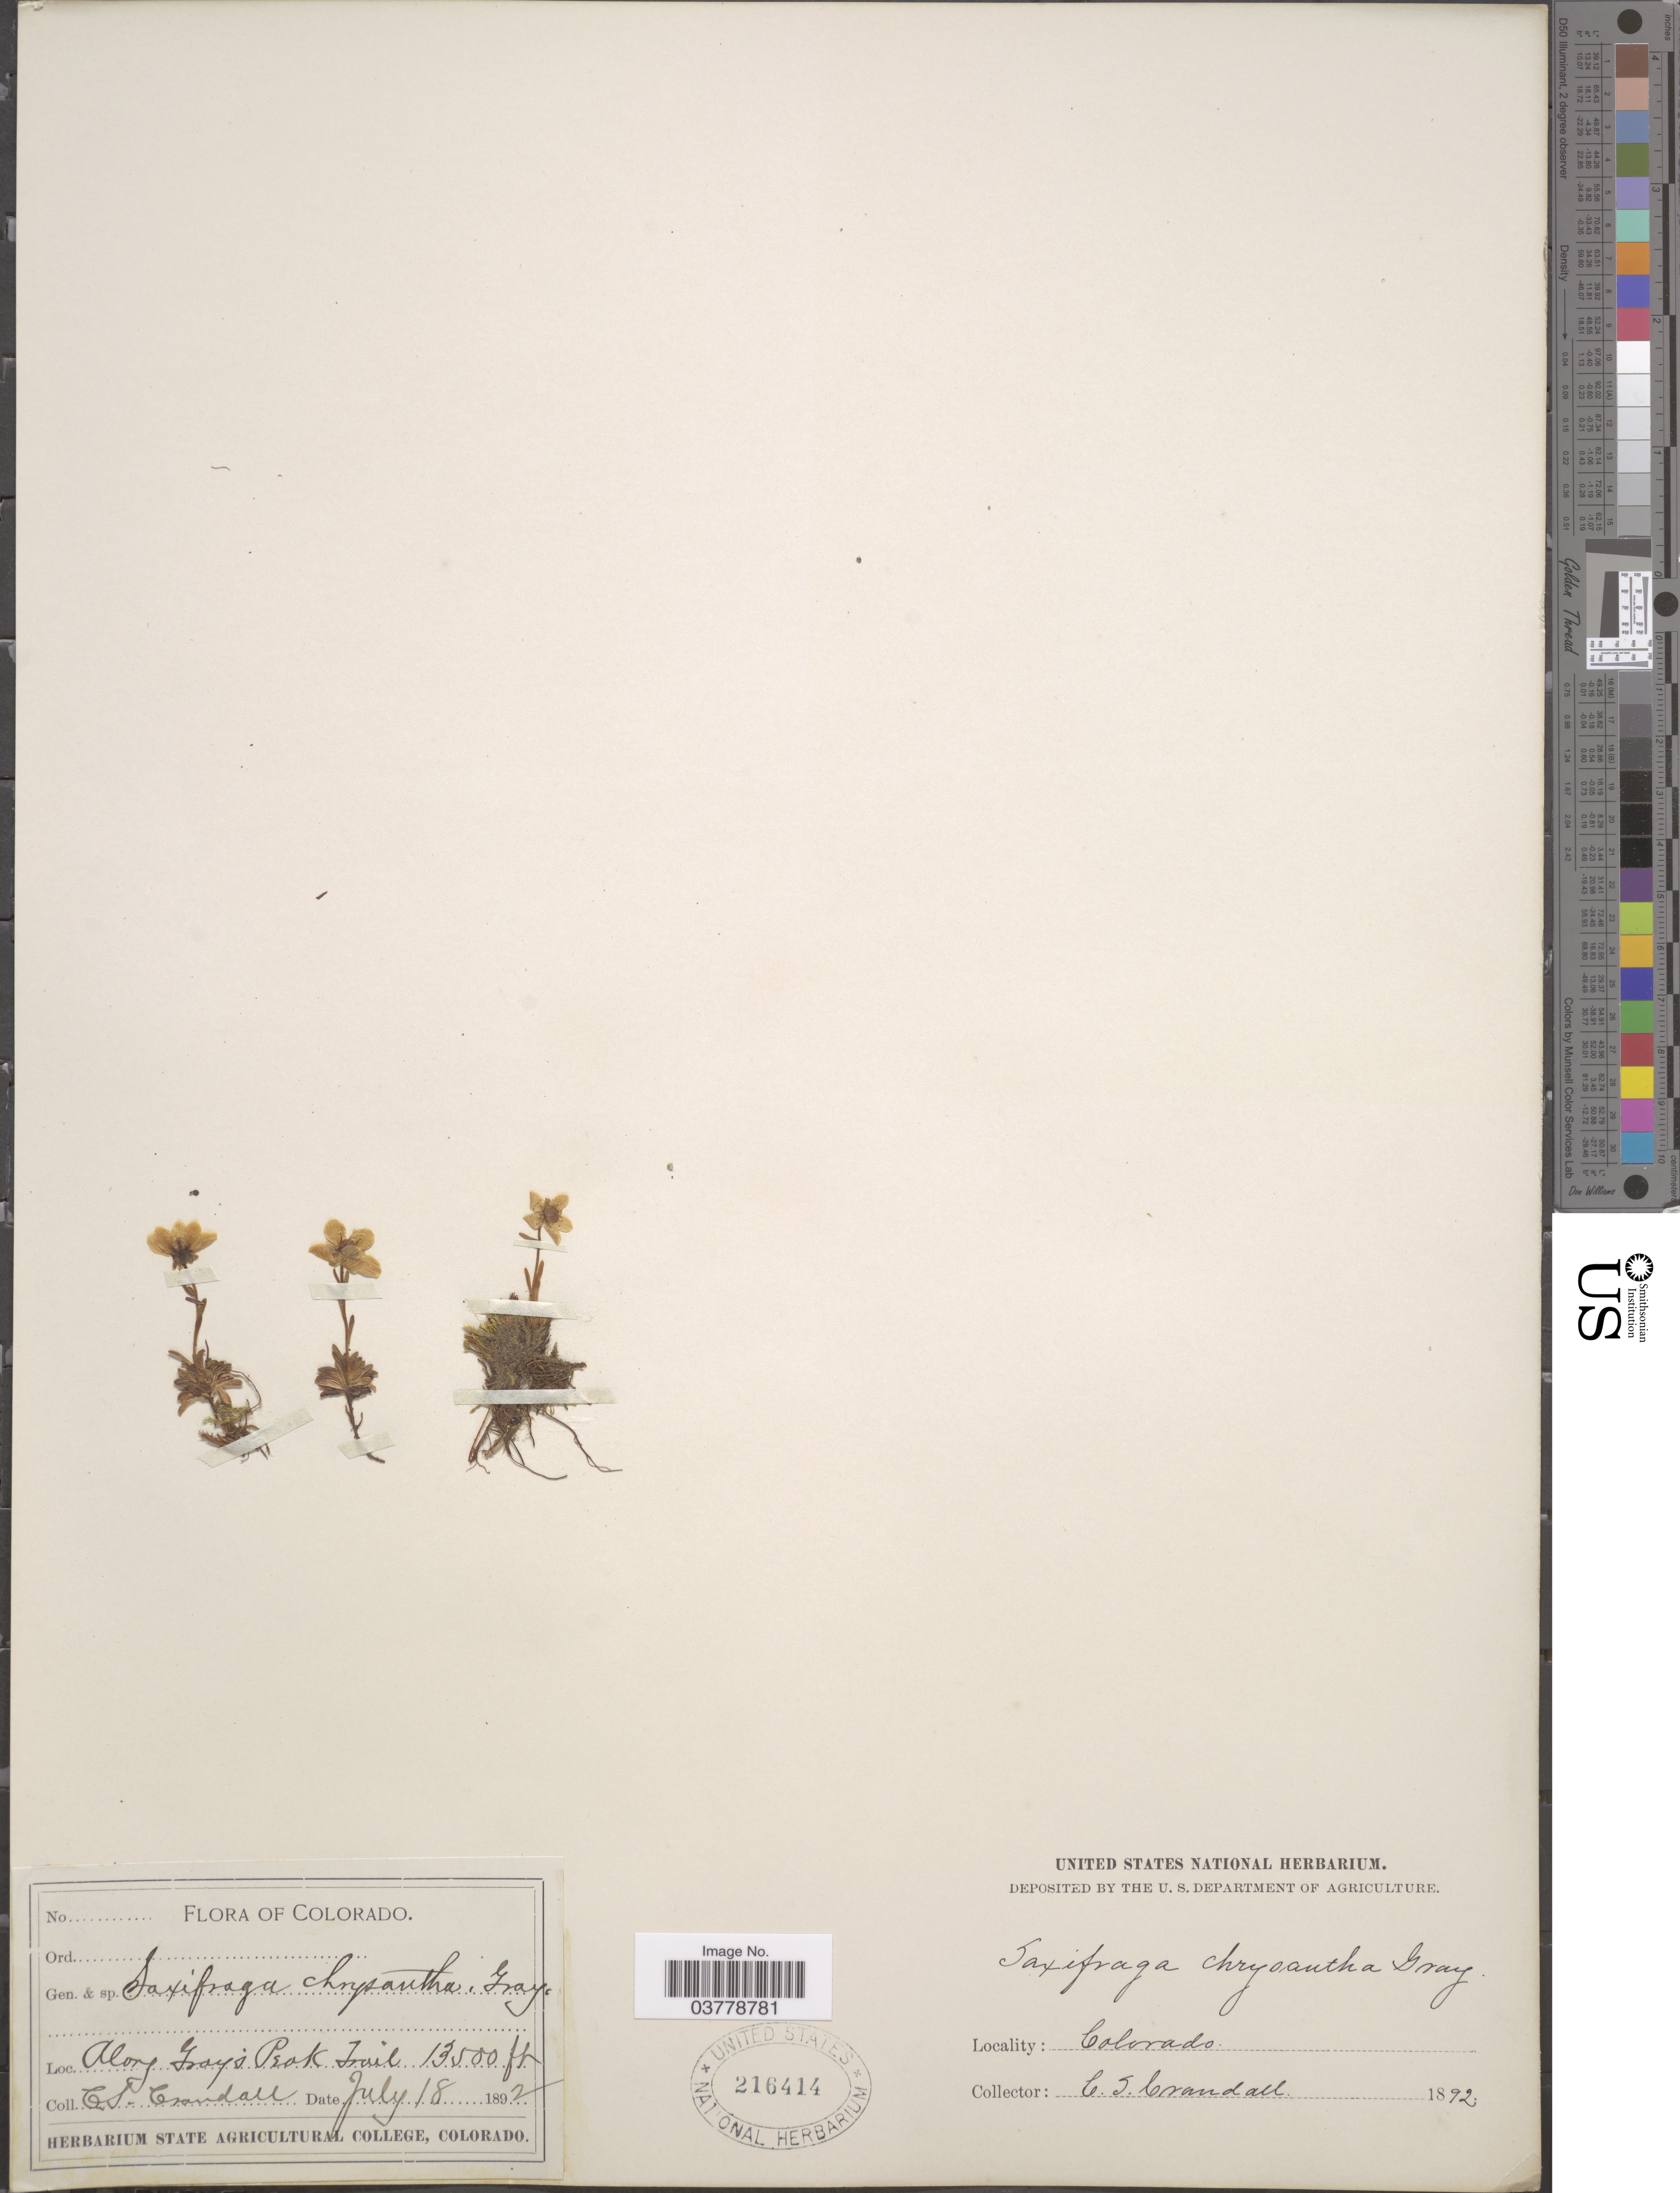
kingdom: Plantae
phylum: Tracheophyta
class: Magnoliopsida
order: Saxifragales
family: Saxifragaceae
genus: Saxifraga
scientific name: Saxifraga chrysantha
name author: A. Gray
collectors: C. Crandall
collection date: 1892-07-18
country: United States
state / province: Colorado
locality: Along Gray's Peak Trail.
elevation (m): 4115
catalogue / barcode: US 216414